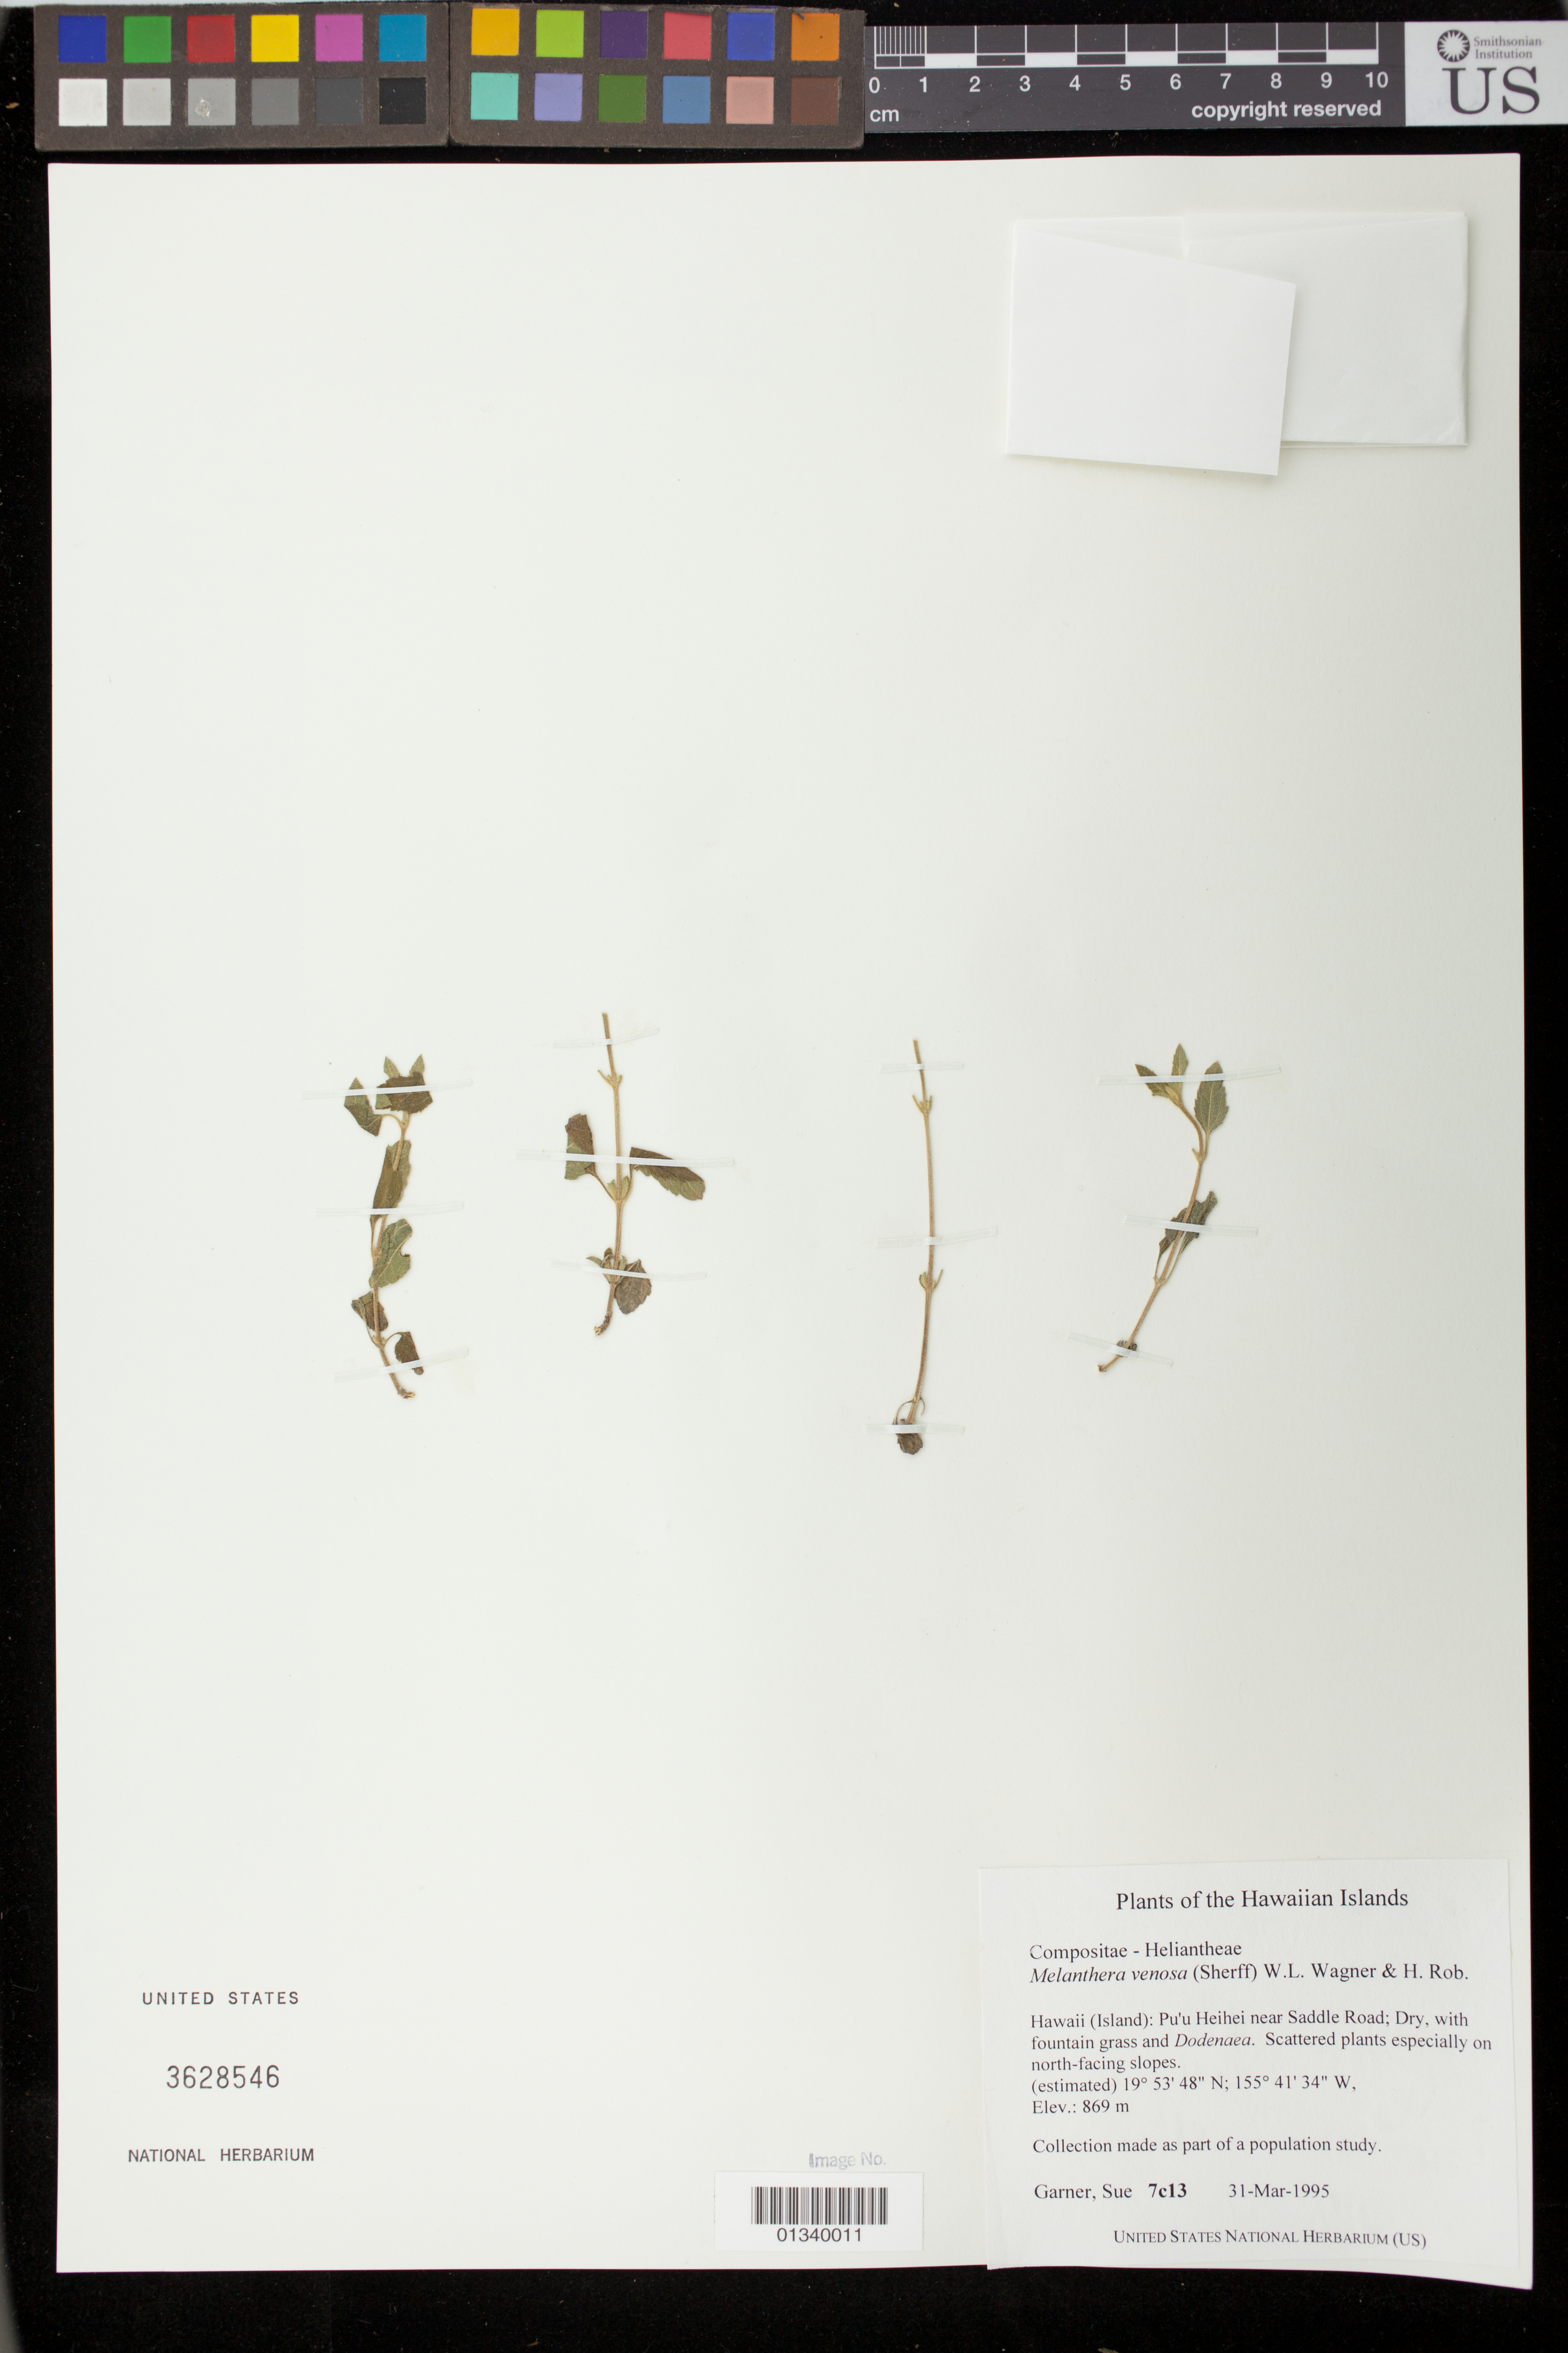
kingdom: Plantae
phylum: Tracheophyta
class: Magnoliopsida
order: Asterales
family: Asteraceae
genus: Wollastonia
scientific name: Wollastonia venosa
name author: (Sherff) Orchard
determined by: Wagner, W. L., (BOT), Smithsonian Institution - National Museum of Natural History (UNITED STATES)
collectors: S. Garner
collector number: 7c13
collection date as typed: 31 March 1995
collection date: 1995-03-31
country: United States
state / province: Hawaii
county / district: Hawaii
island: Hawaii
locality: Pu'u Heihei near Saddle Road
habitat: Dry with fountain grass and Dodenaea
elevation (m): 869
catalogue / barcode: US 3628546